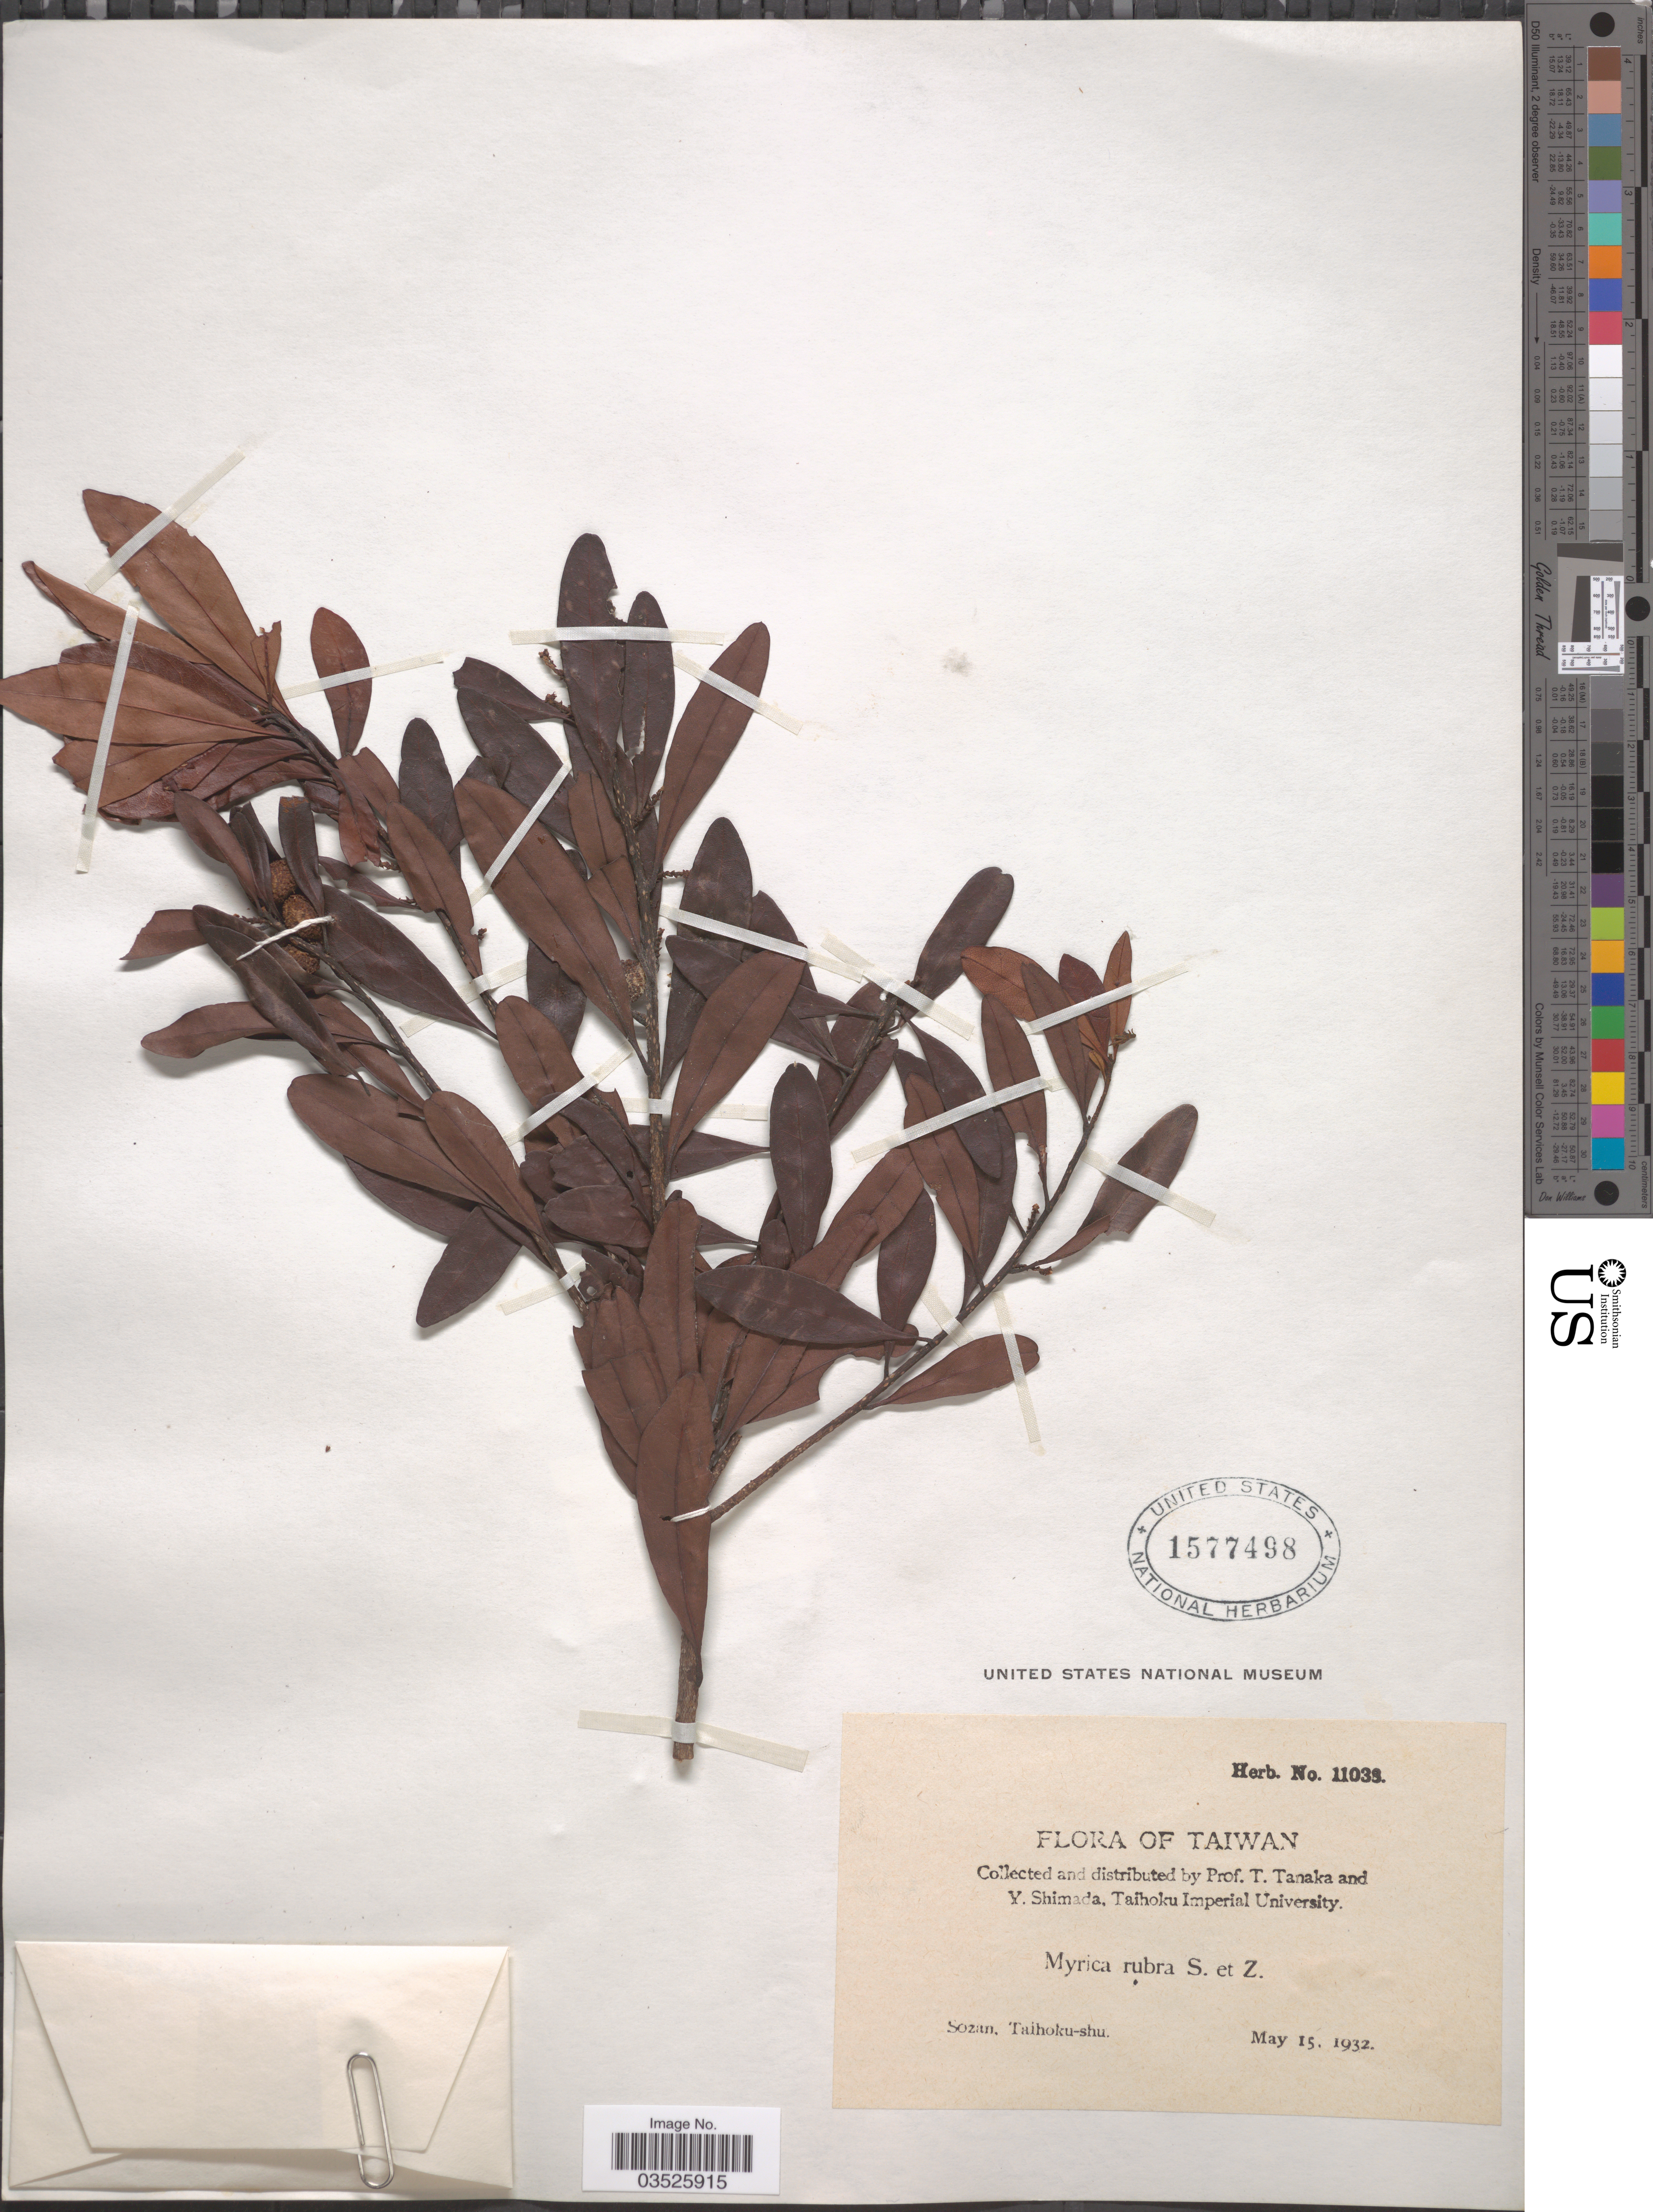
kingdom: Plantae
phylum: Tracheophyta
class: Magnoliopsida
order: Fagales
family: Myricaceae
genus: Morella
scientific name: Morella rubra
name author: Lour.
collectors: T. Tanaka & Y. Shimada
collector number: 11038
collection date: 1932-05-15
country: Taiwan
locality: Sozan, Taihoku-shu.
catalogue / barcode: US 1577498